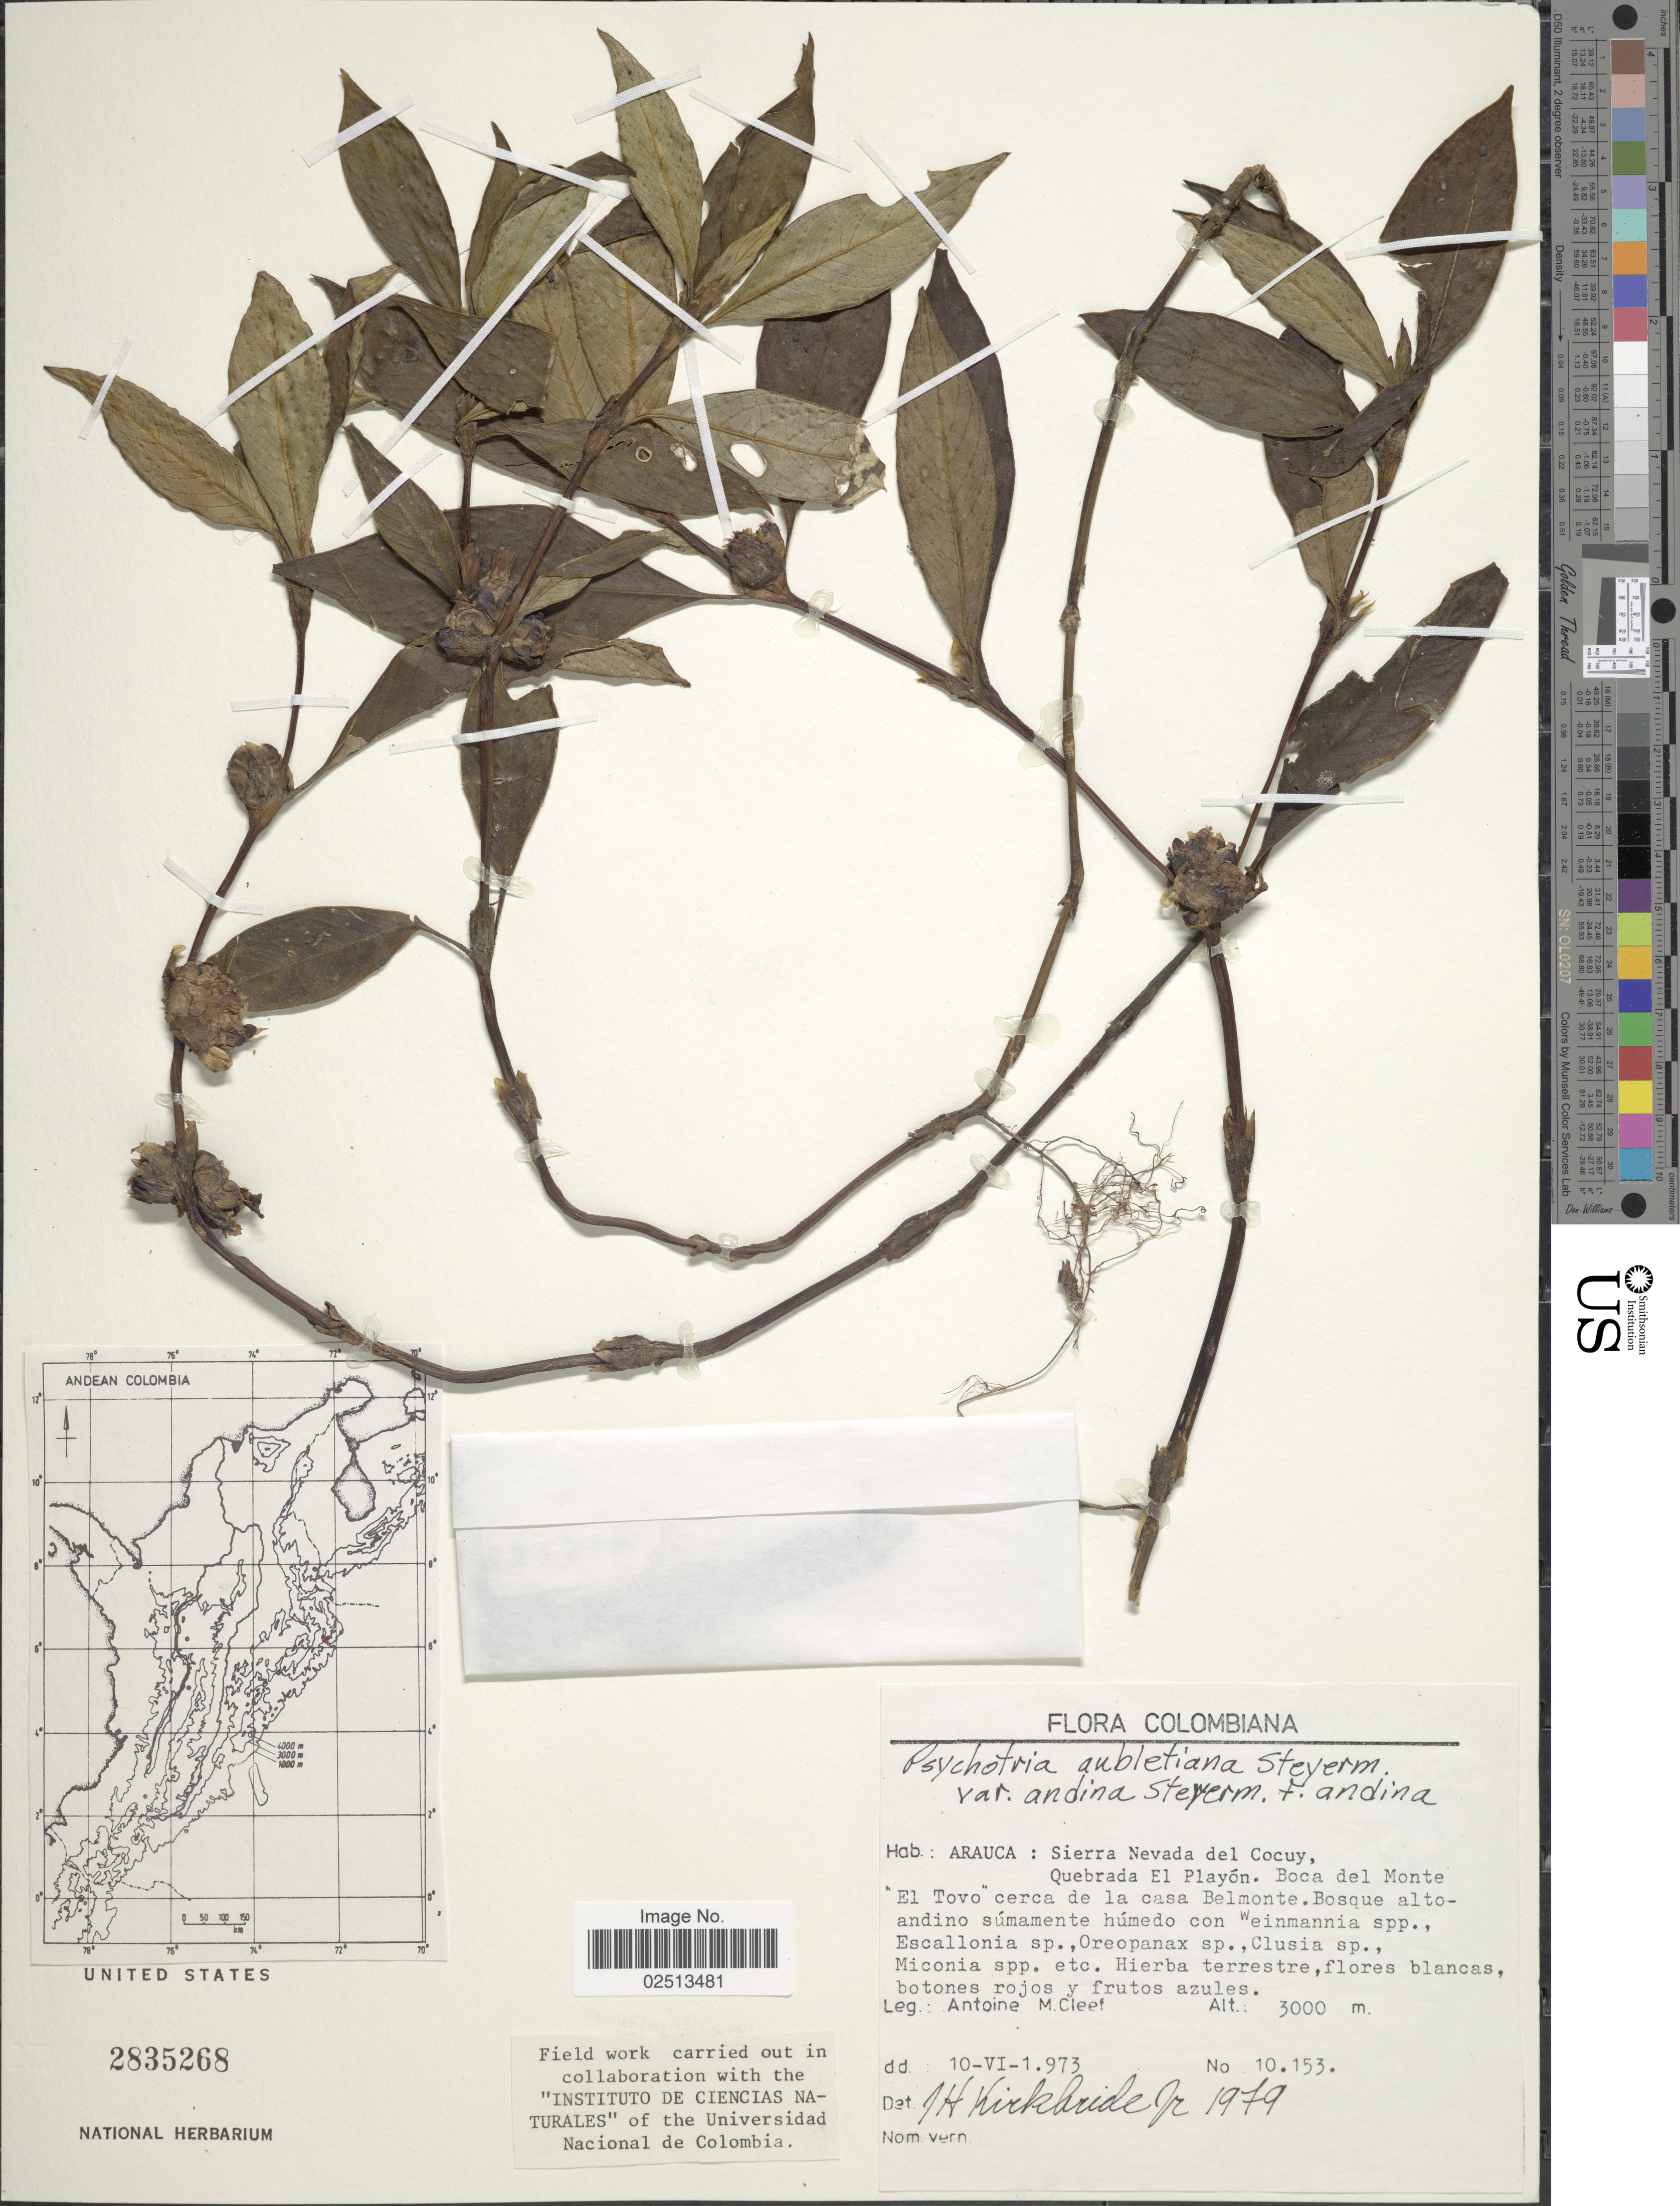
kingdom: Plantae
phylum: Tracheophyta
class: Magnoliopsida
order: Gentianales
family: Rubiaceae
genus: Psychotria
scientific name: Psychotria aubletiana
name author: Steyerm.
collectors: A. M. Cleef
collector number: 10153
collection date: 1973-06-10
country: Colombia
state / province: Arauca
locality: Sierra Nevada del Cocuy, Quebrada El Palyón. Boca del Monte 'El Tovo' cerca e la casa Belmonte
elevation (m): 3000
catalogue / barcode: US 2835268